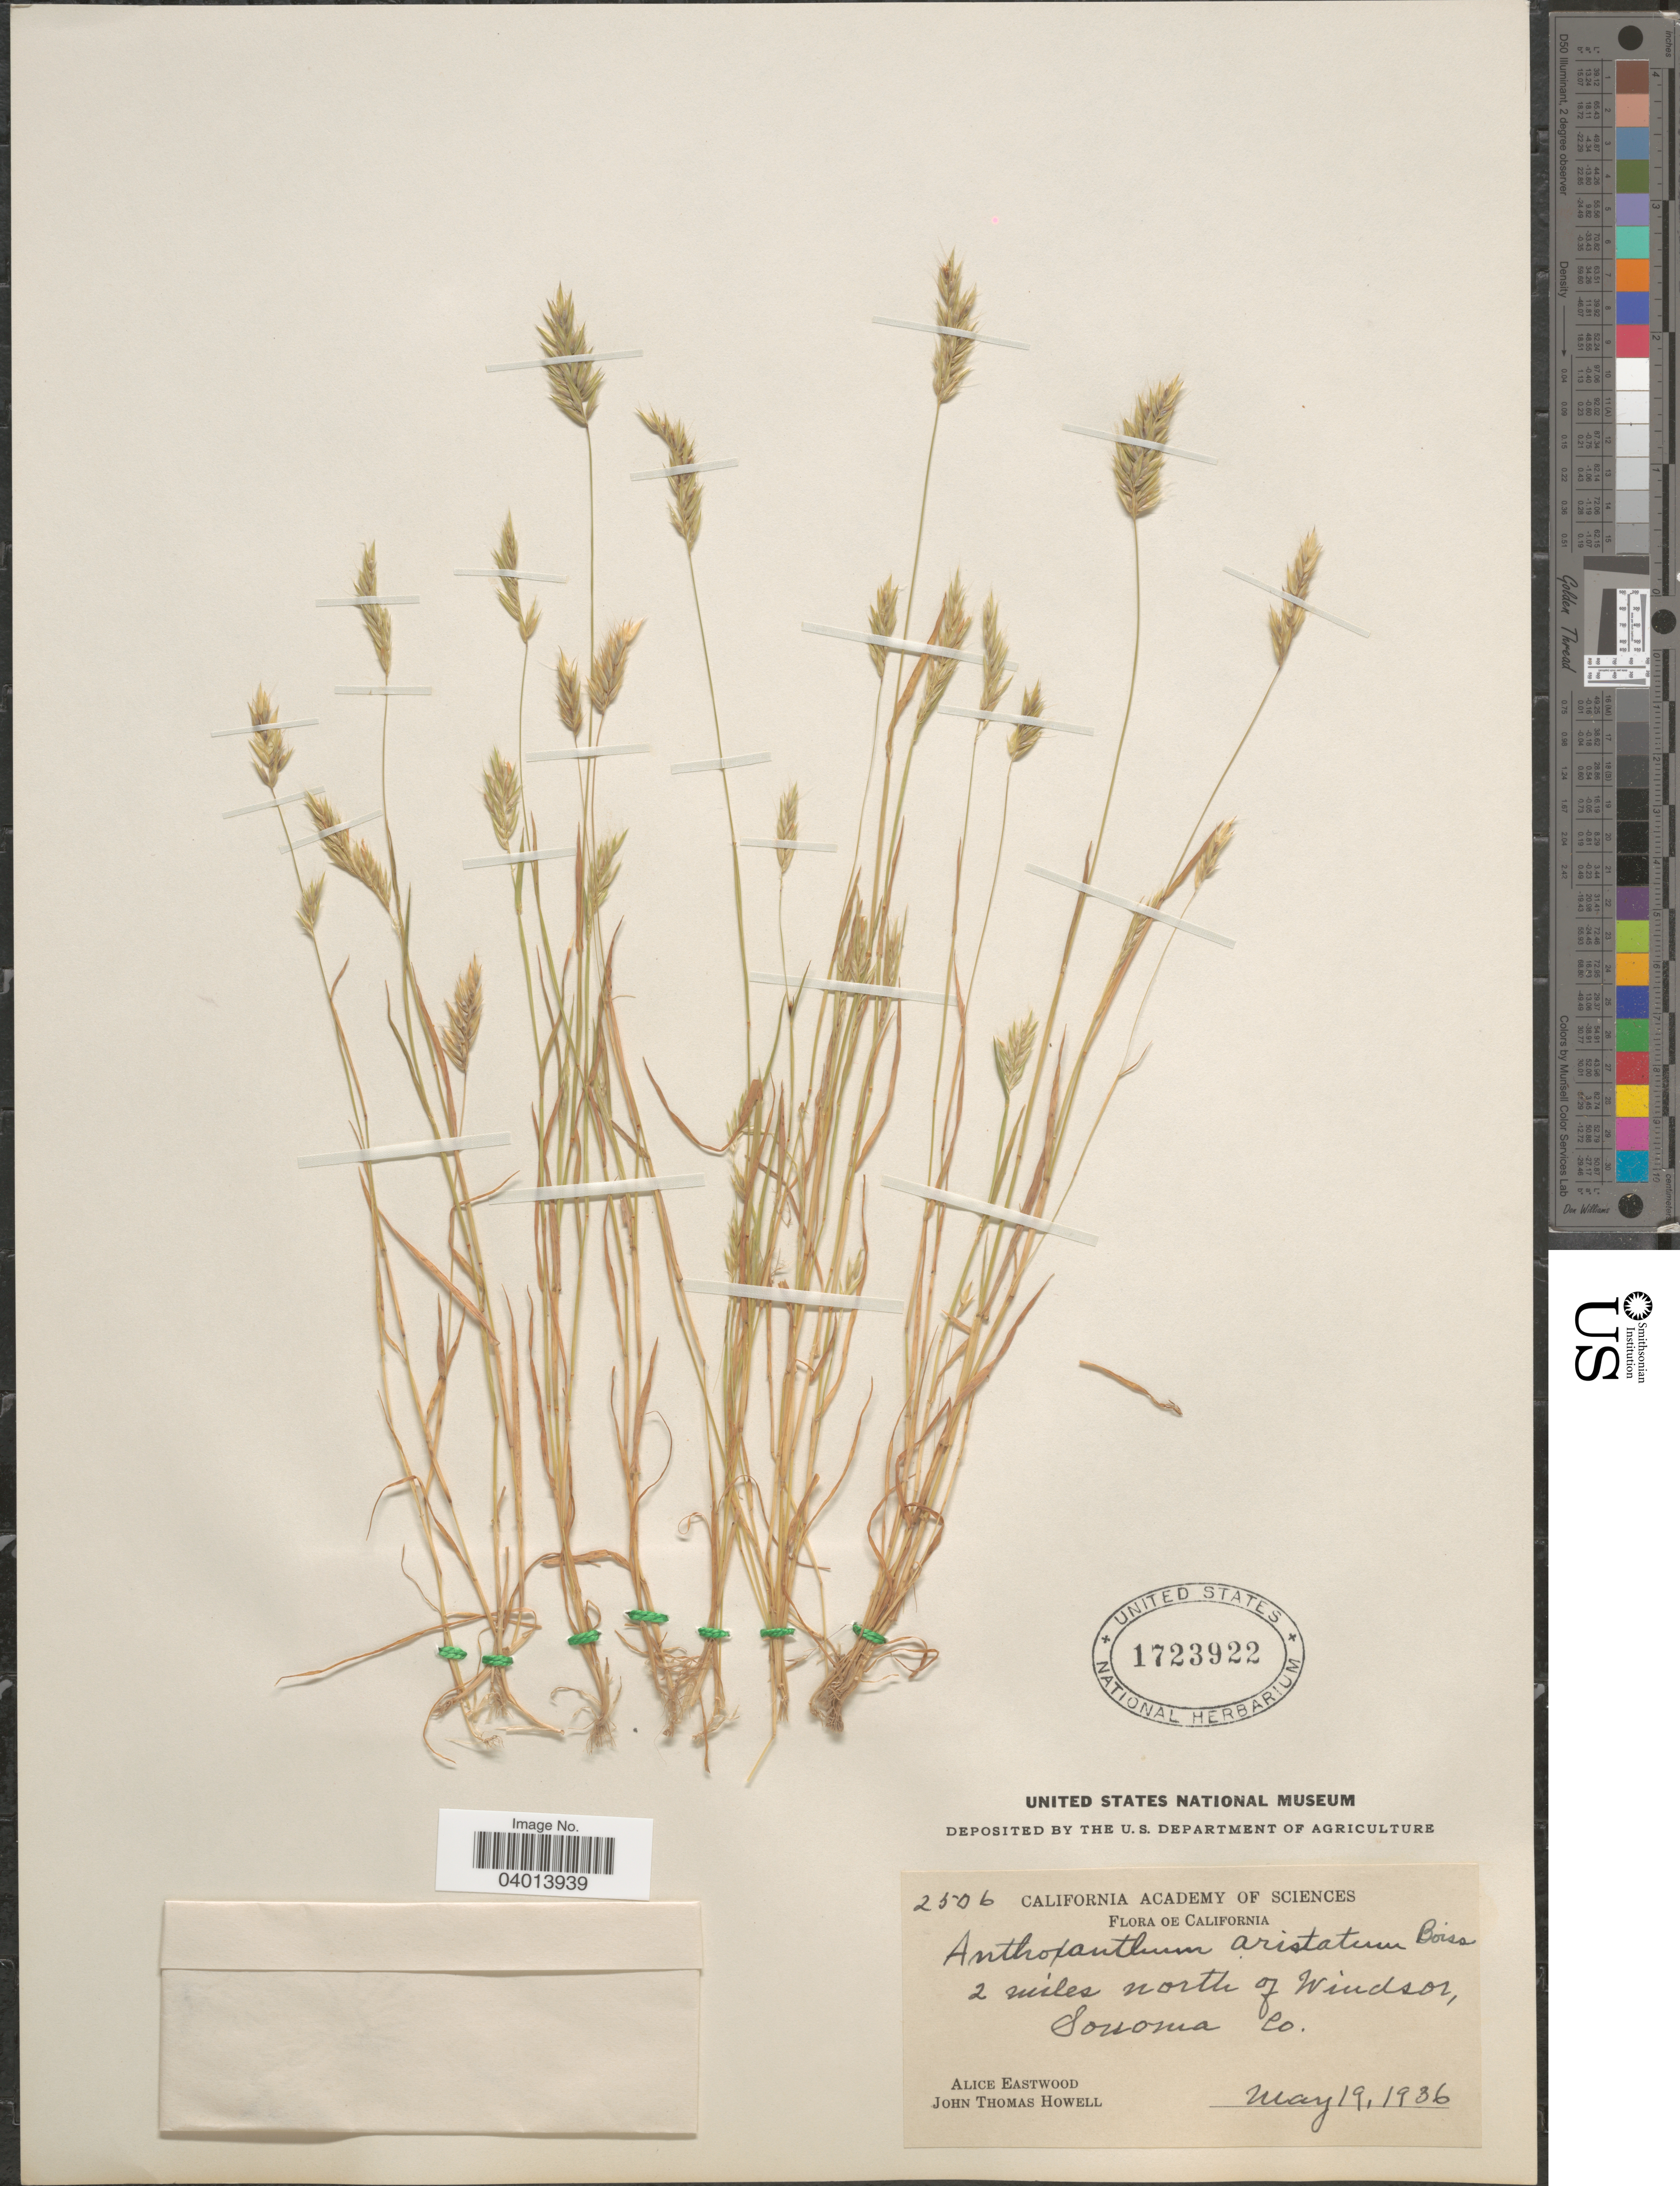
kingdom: Plantae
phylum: Tracheophyta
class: Liliopsida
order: Poales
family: Poaceae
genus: Anthoxanthum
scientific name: Anthoxanthum aristatum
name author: Boiss.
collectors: A. Eastwood & J. T. Howell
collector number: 2506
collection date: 1936-05-19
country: United States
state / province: California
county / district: Sonoma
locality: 2 miles north of Windsor, Sonoma Co.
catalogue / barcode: US 1723922